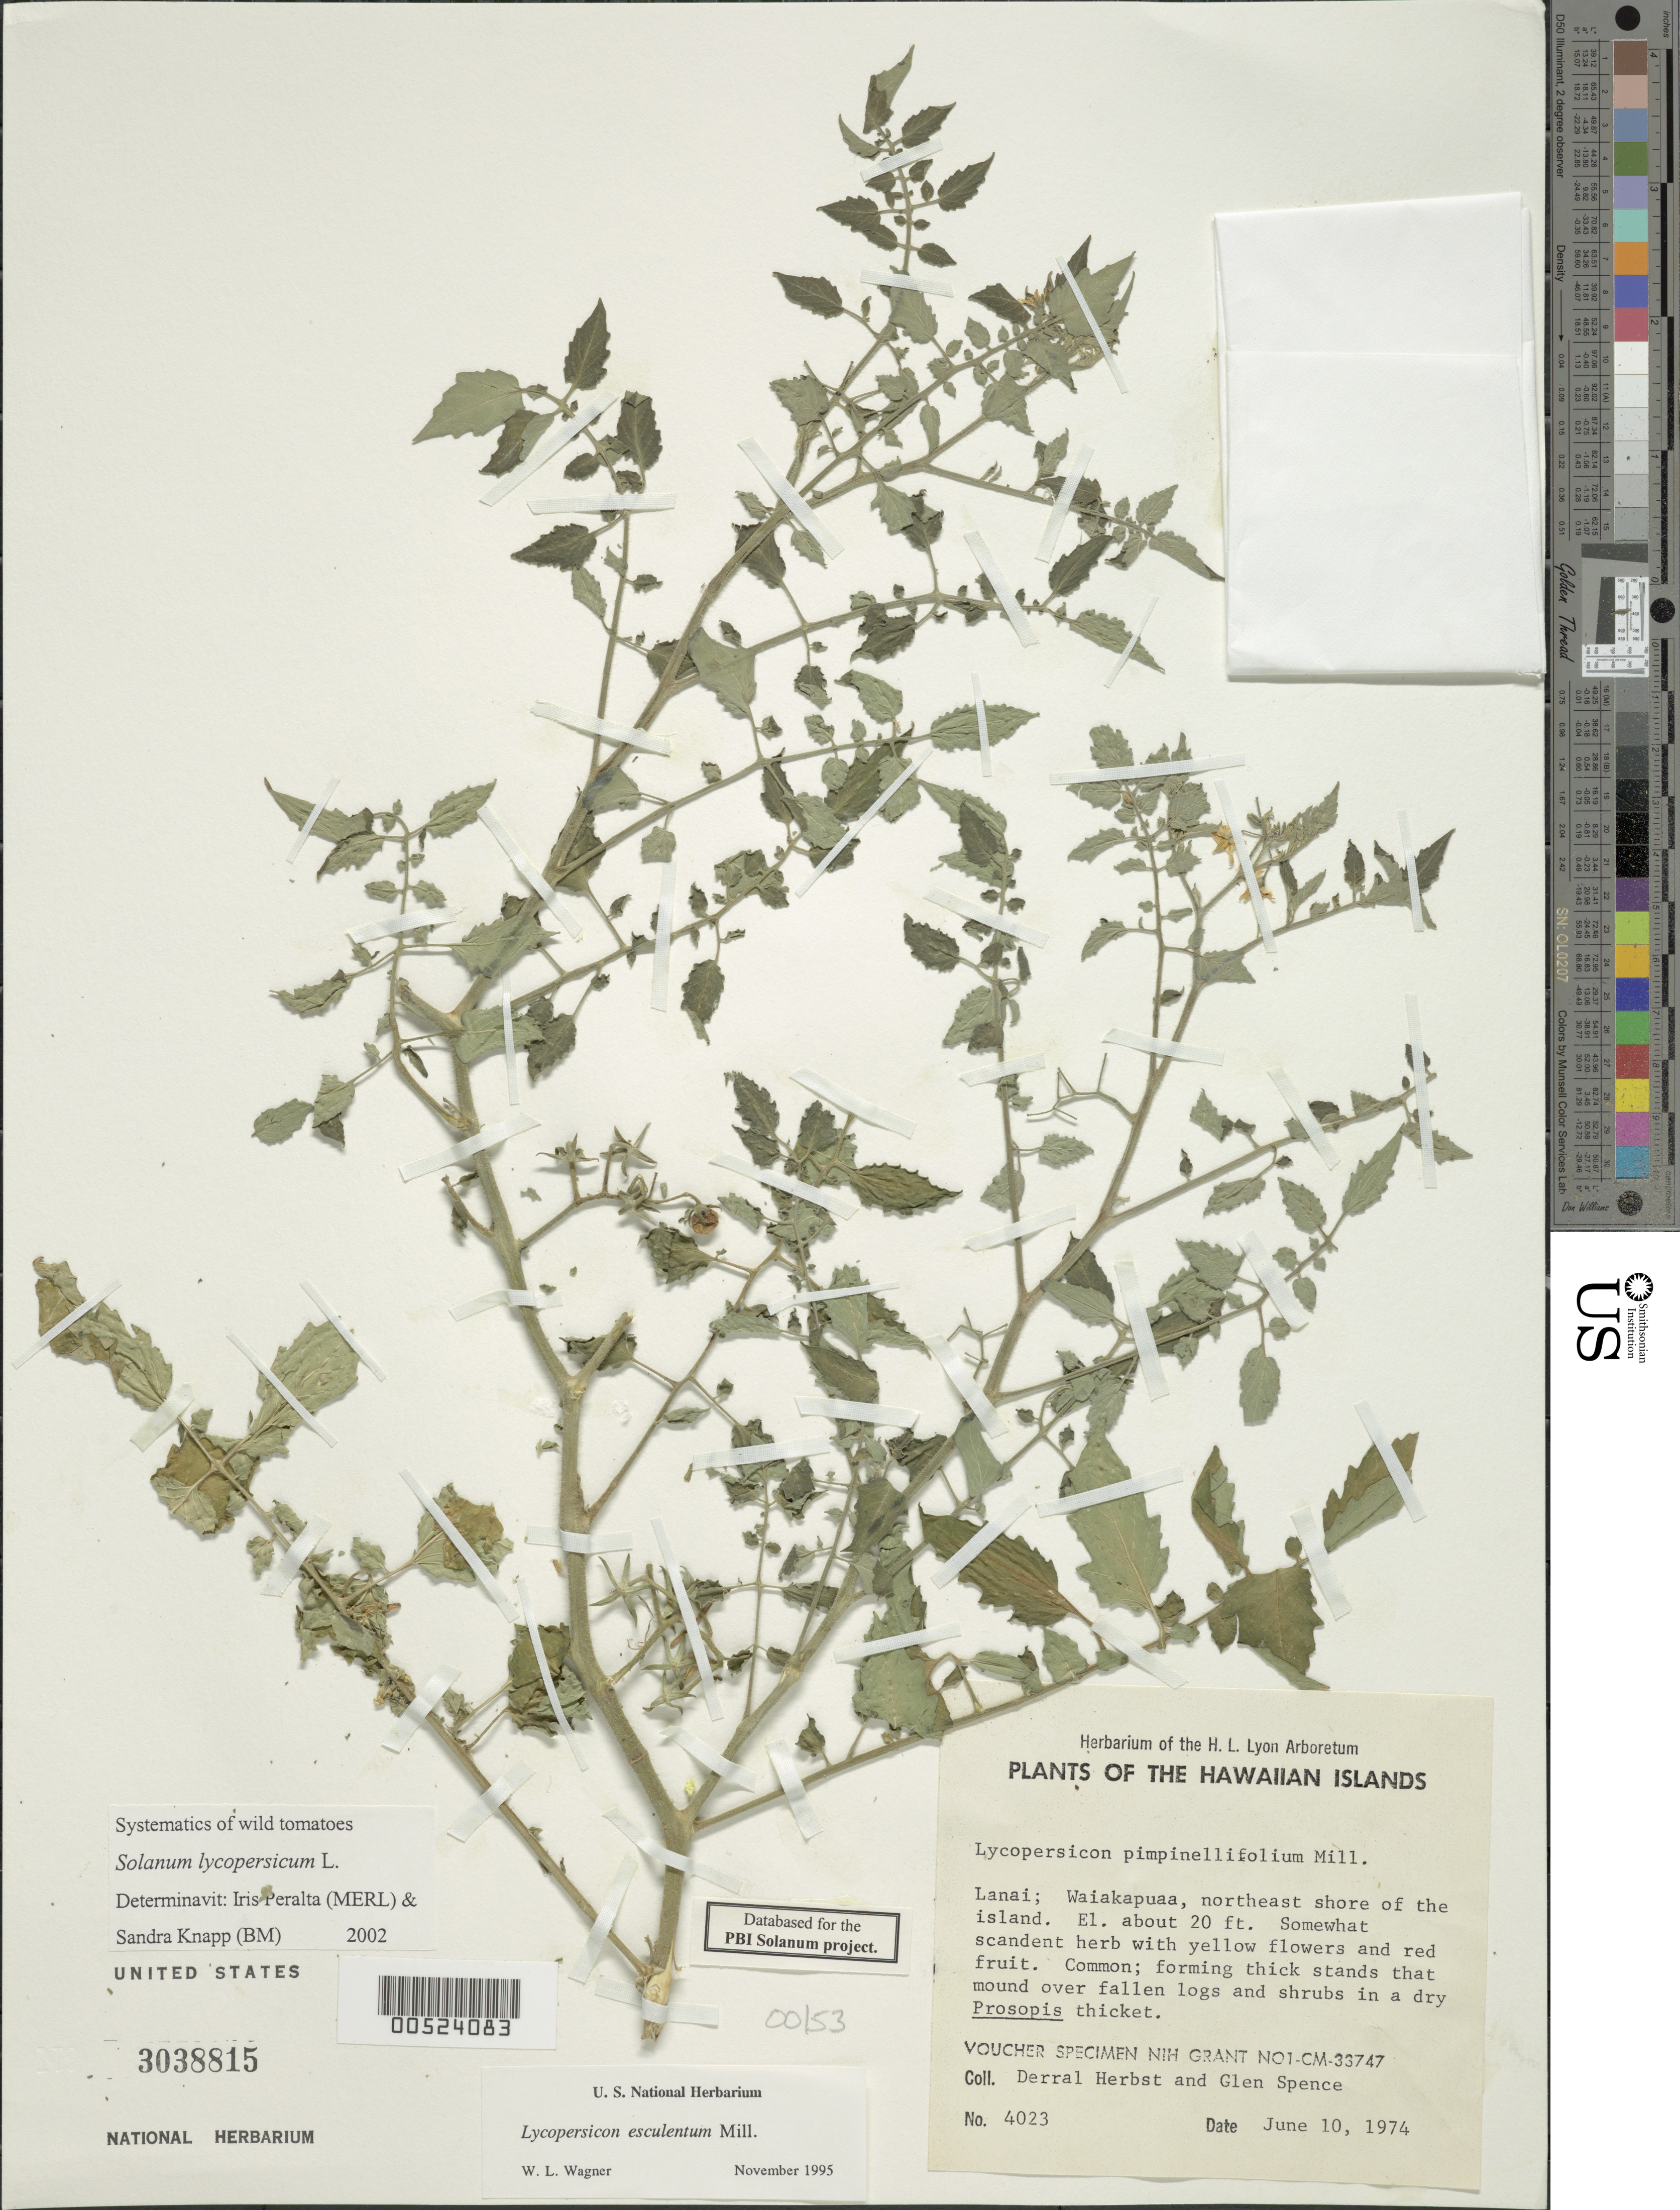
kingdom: Plantae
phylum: Tracheophyta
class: Magnoliopsida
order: Solanales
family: Solanaceae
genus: Solanum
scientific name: Solanum lycopersicum var. cerasiforme (Dunal) D.M. Spooner, G.J. Anderson & R.K. Jansen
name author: (Dunal) D.M. Spooner et al.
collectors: D. R. Herbst et al.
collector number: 4023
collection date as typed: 10 Jun 1974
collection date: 1974-06-10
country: United States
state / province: Hawaii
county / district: Maui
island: Lana'i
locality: Waiakapuaa, NE shore of the island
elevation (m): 6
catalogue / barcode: US 3038815